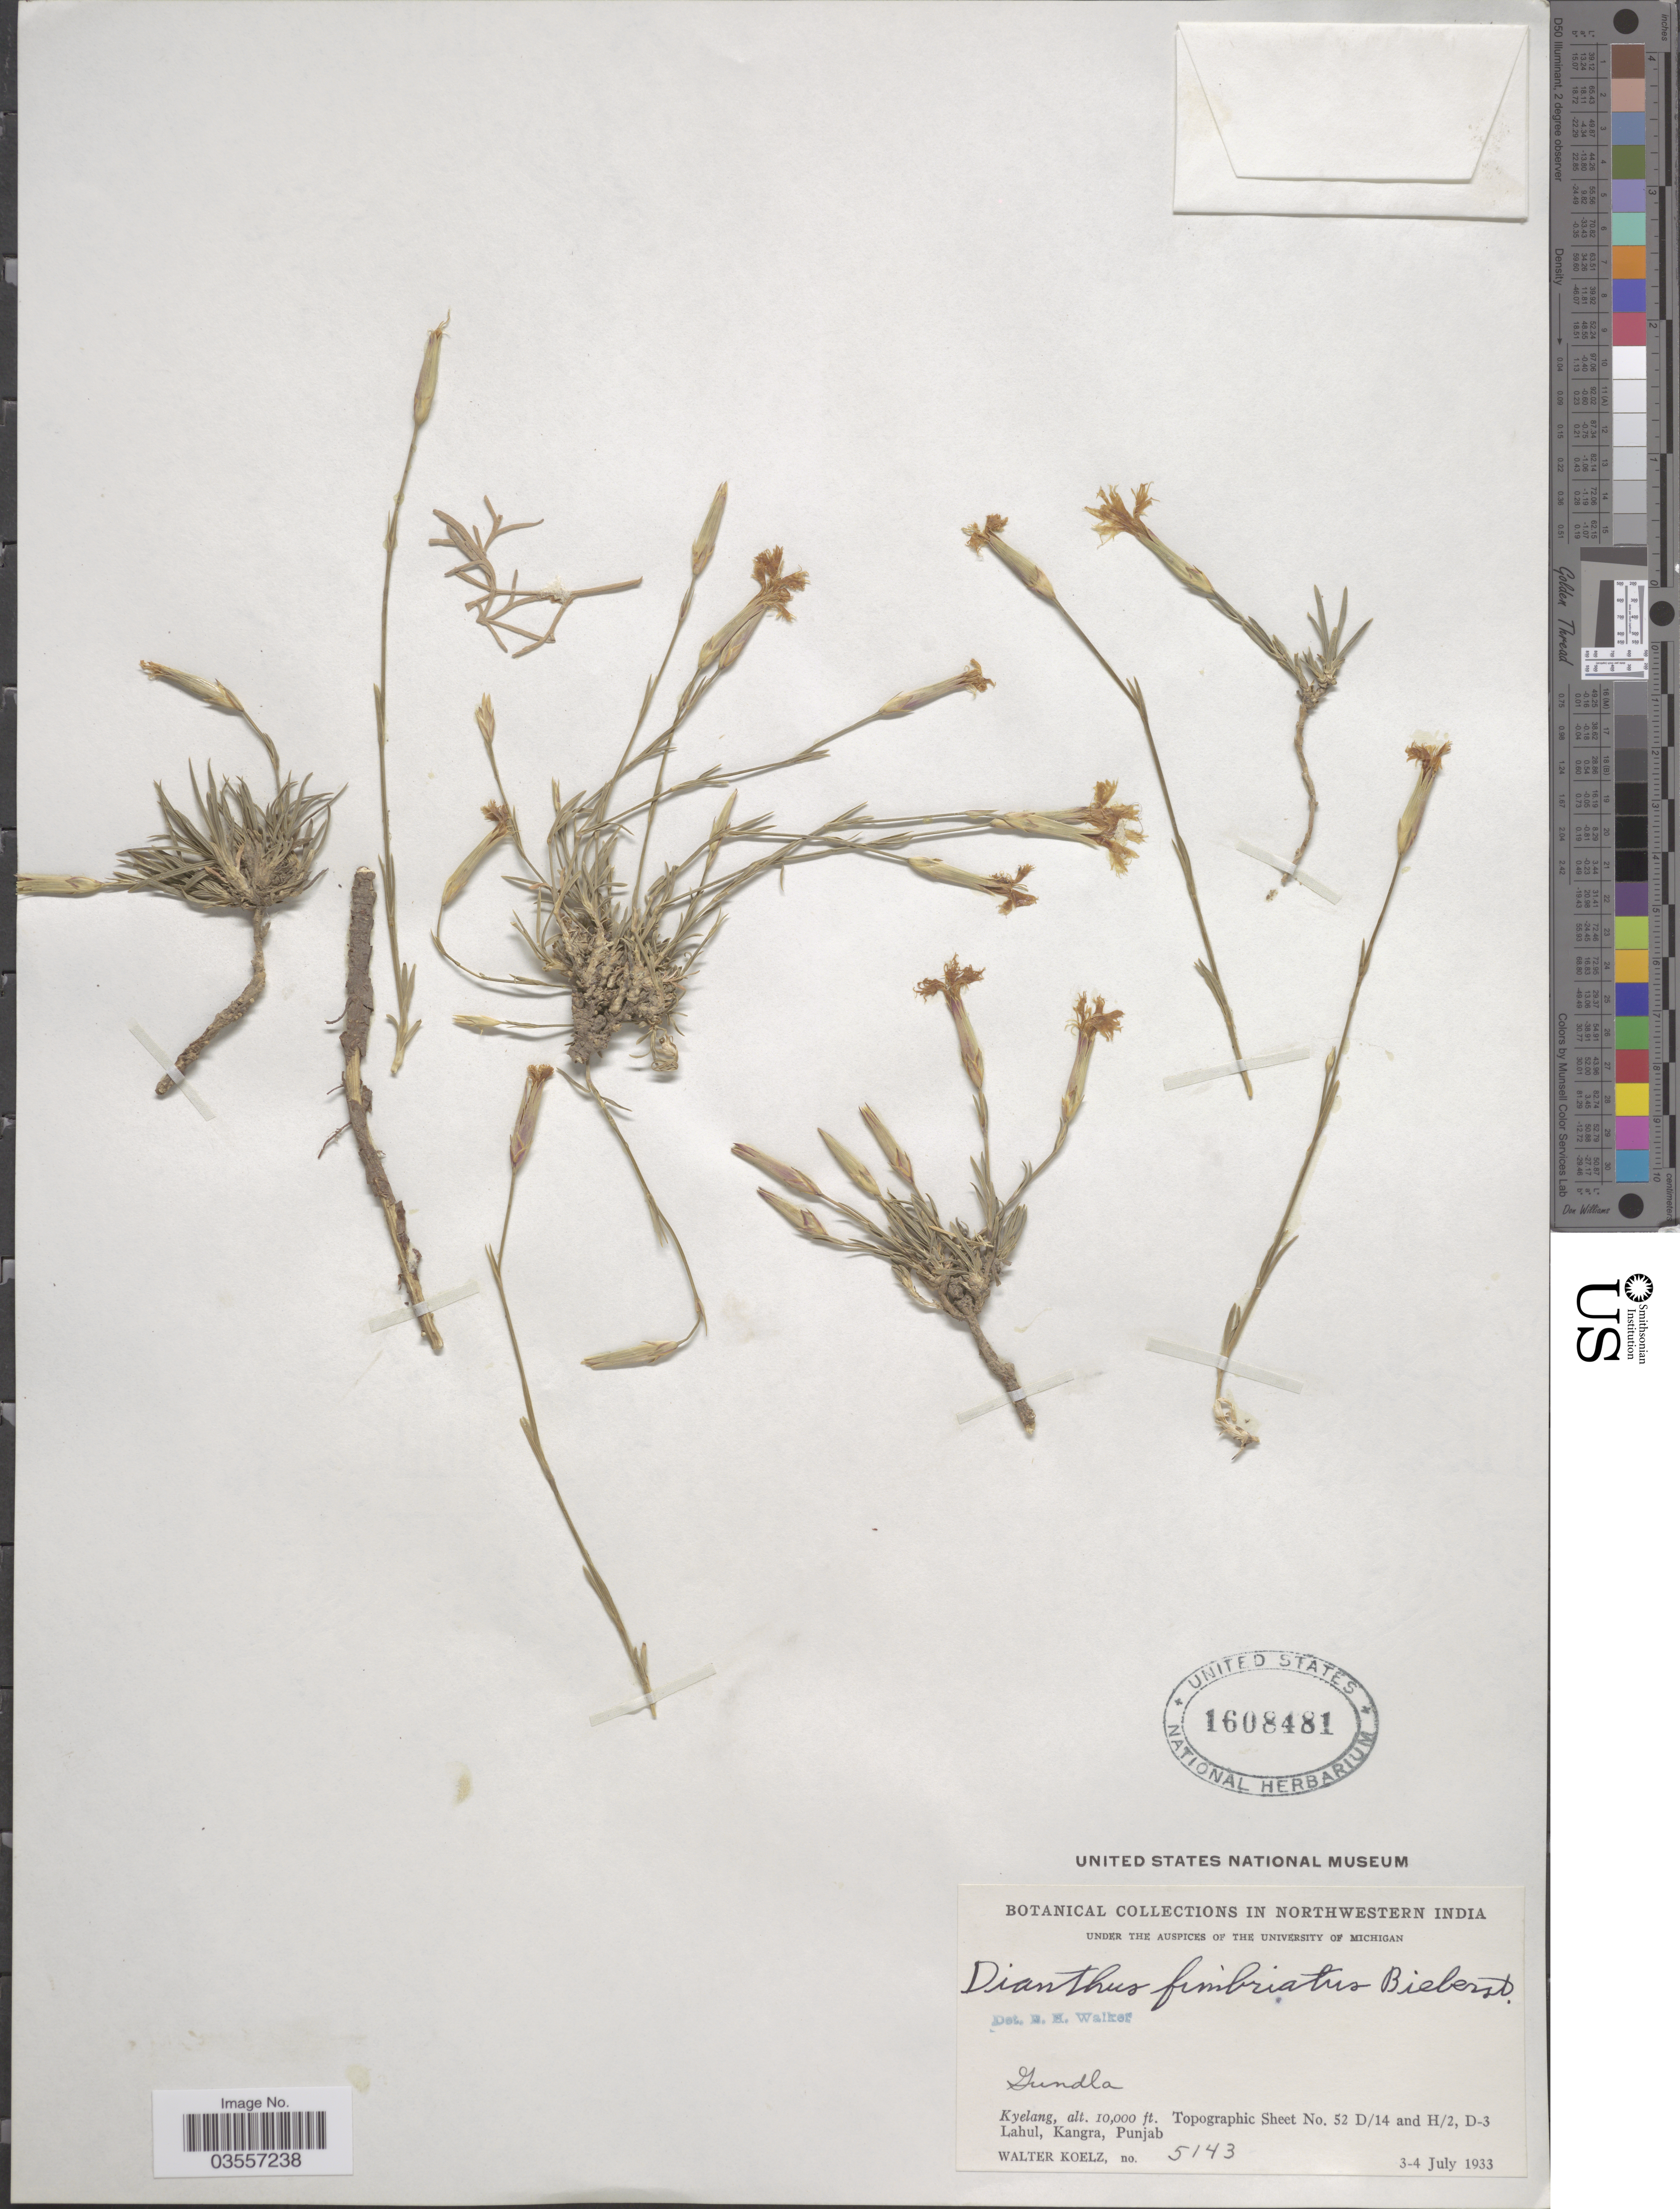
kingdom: Plantae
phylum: Tracheophyta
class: Magnoliopsida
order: Caryophyllales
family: Caryophyllaceae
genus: Dianthus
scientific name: Dianthus orientalis subsp. orientalis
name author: Adams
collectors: W. N. Koelz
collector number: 5143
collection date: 1933-07-03/1933-07-04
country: India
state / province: Punjab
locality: Northwestern India. Gundla. Kyelang. Topographic Sheet No. 52 D/14 and H/2, D-3. Lahul, Kangra.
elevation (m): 3048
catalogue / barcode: US 1608481